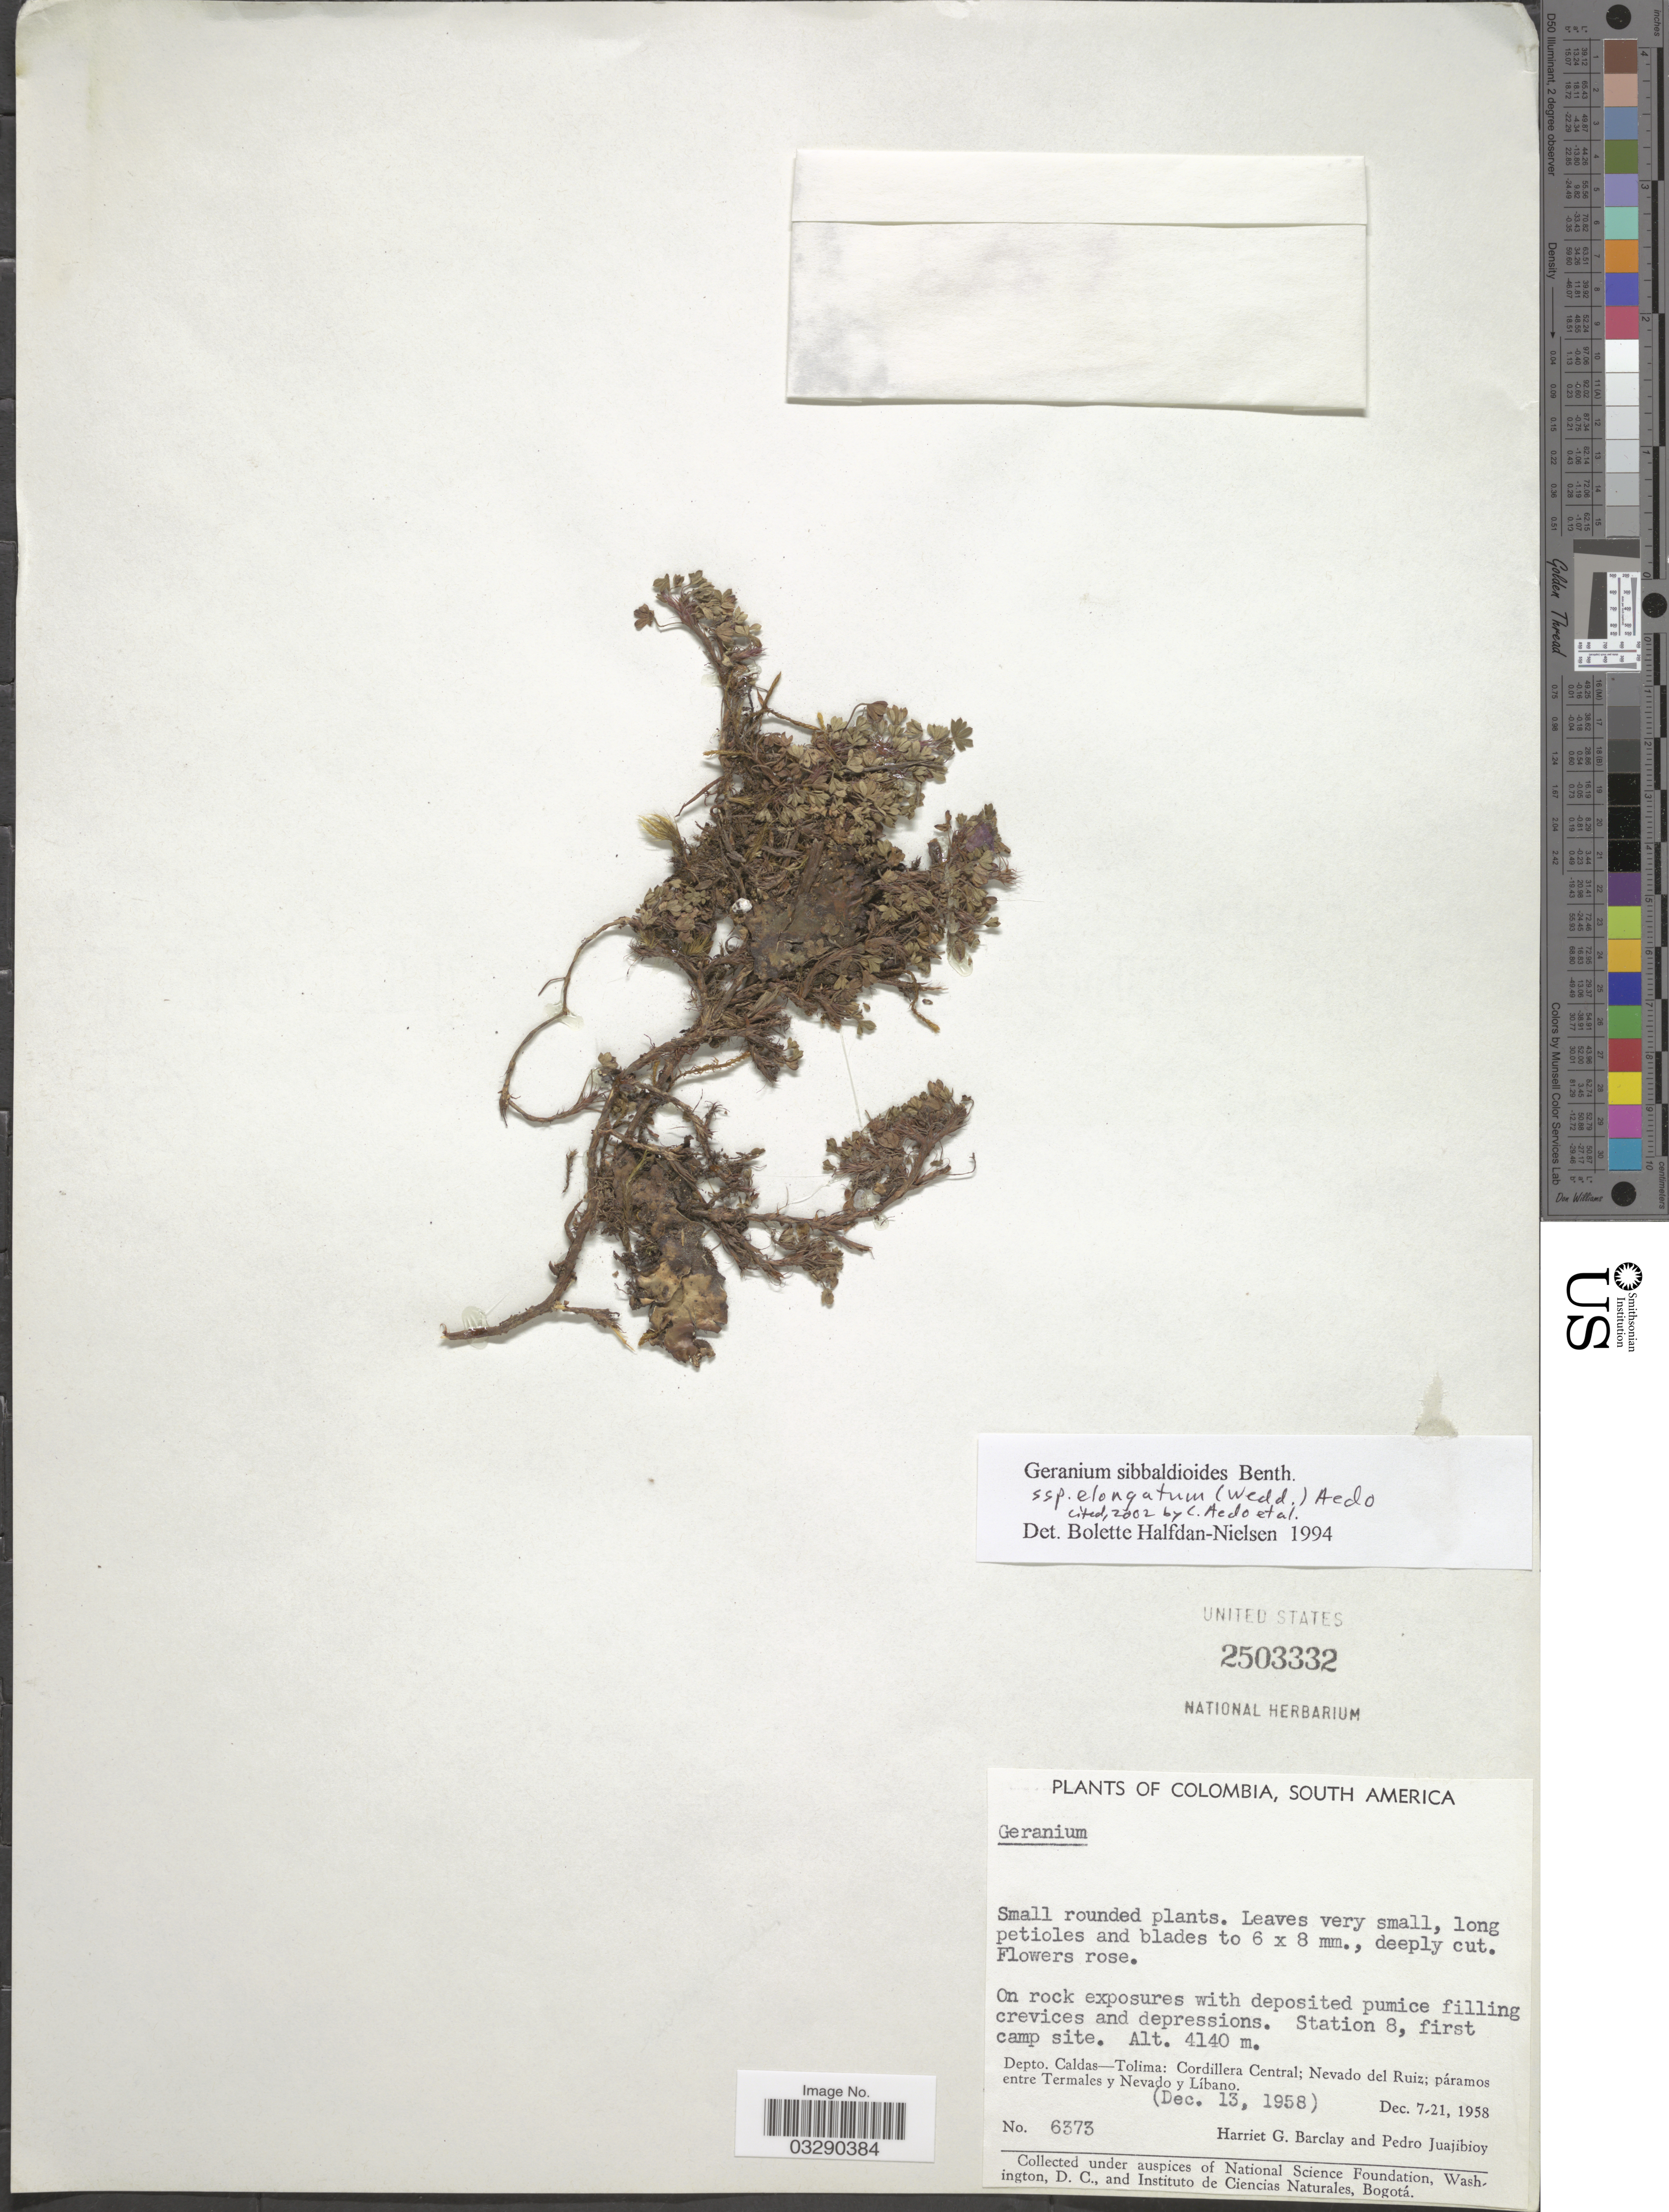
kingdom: Plantae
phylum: Tracheophyta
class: Magnoliopsida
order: Geraniales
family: Geraniaceae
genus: Geranium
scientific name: Geranium sibbaldioides subsp. elongatum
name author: (Wedd.) Aedo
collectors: H. G. Barclay & P. Juajibioy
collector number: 6373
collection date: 1958-12-13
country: Colombia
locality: Station 8, first camp site. Depto. Caldas-Tolima: Cordillera Central; Nevado del Ruiz; páramos entre Termales y Nevado y Libano.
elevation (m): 4140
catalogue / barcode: US 2503332